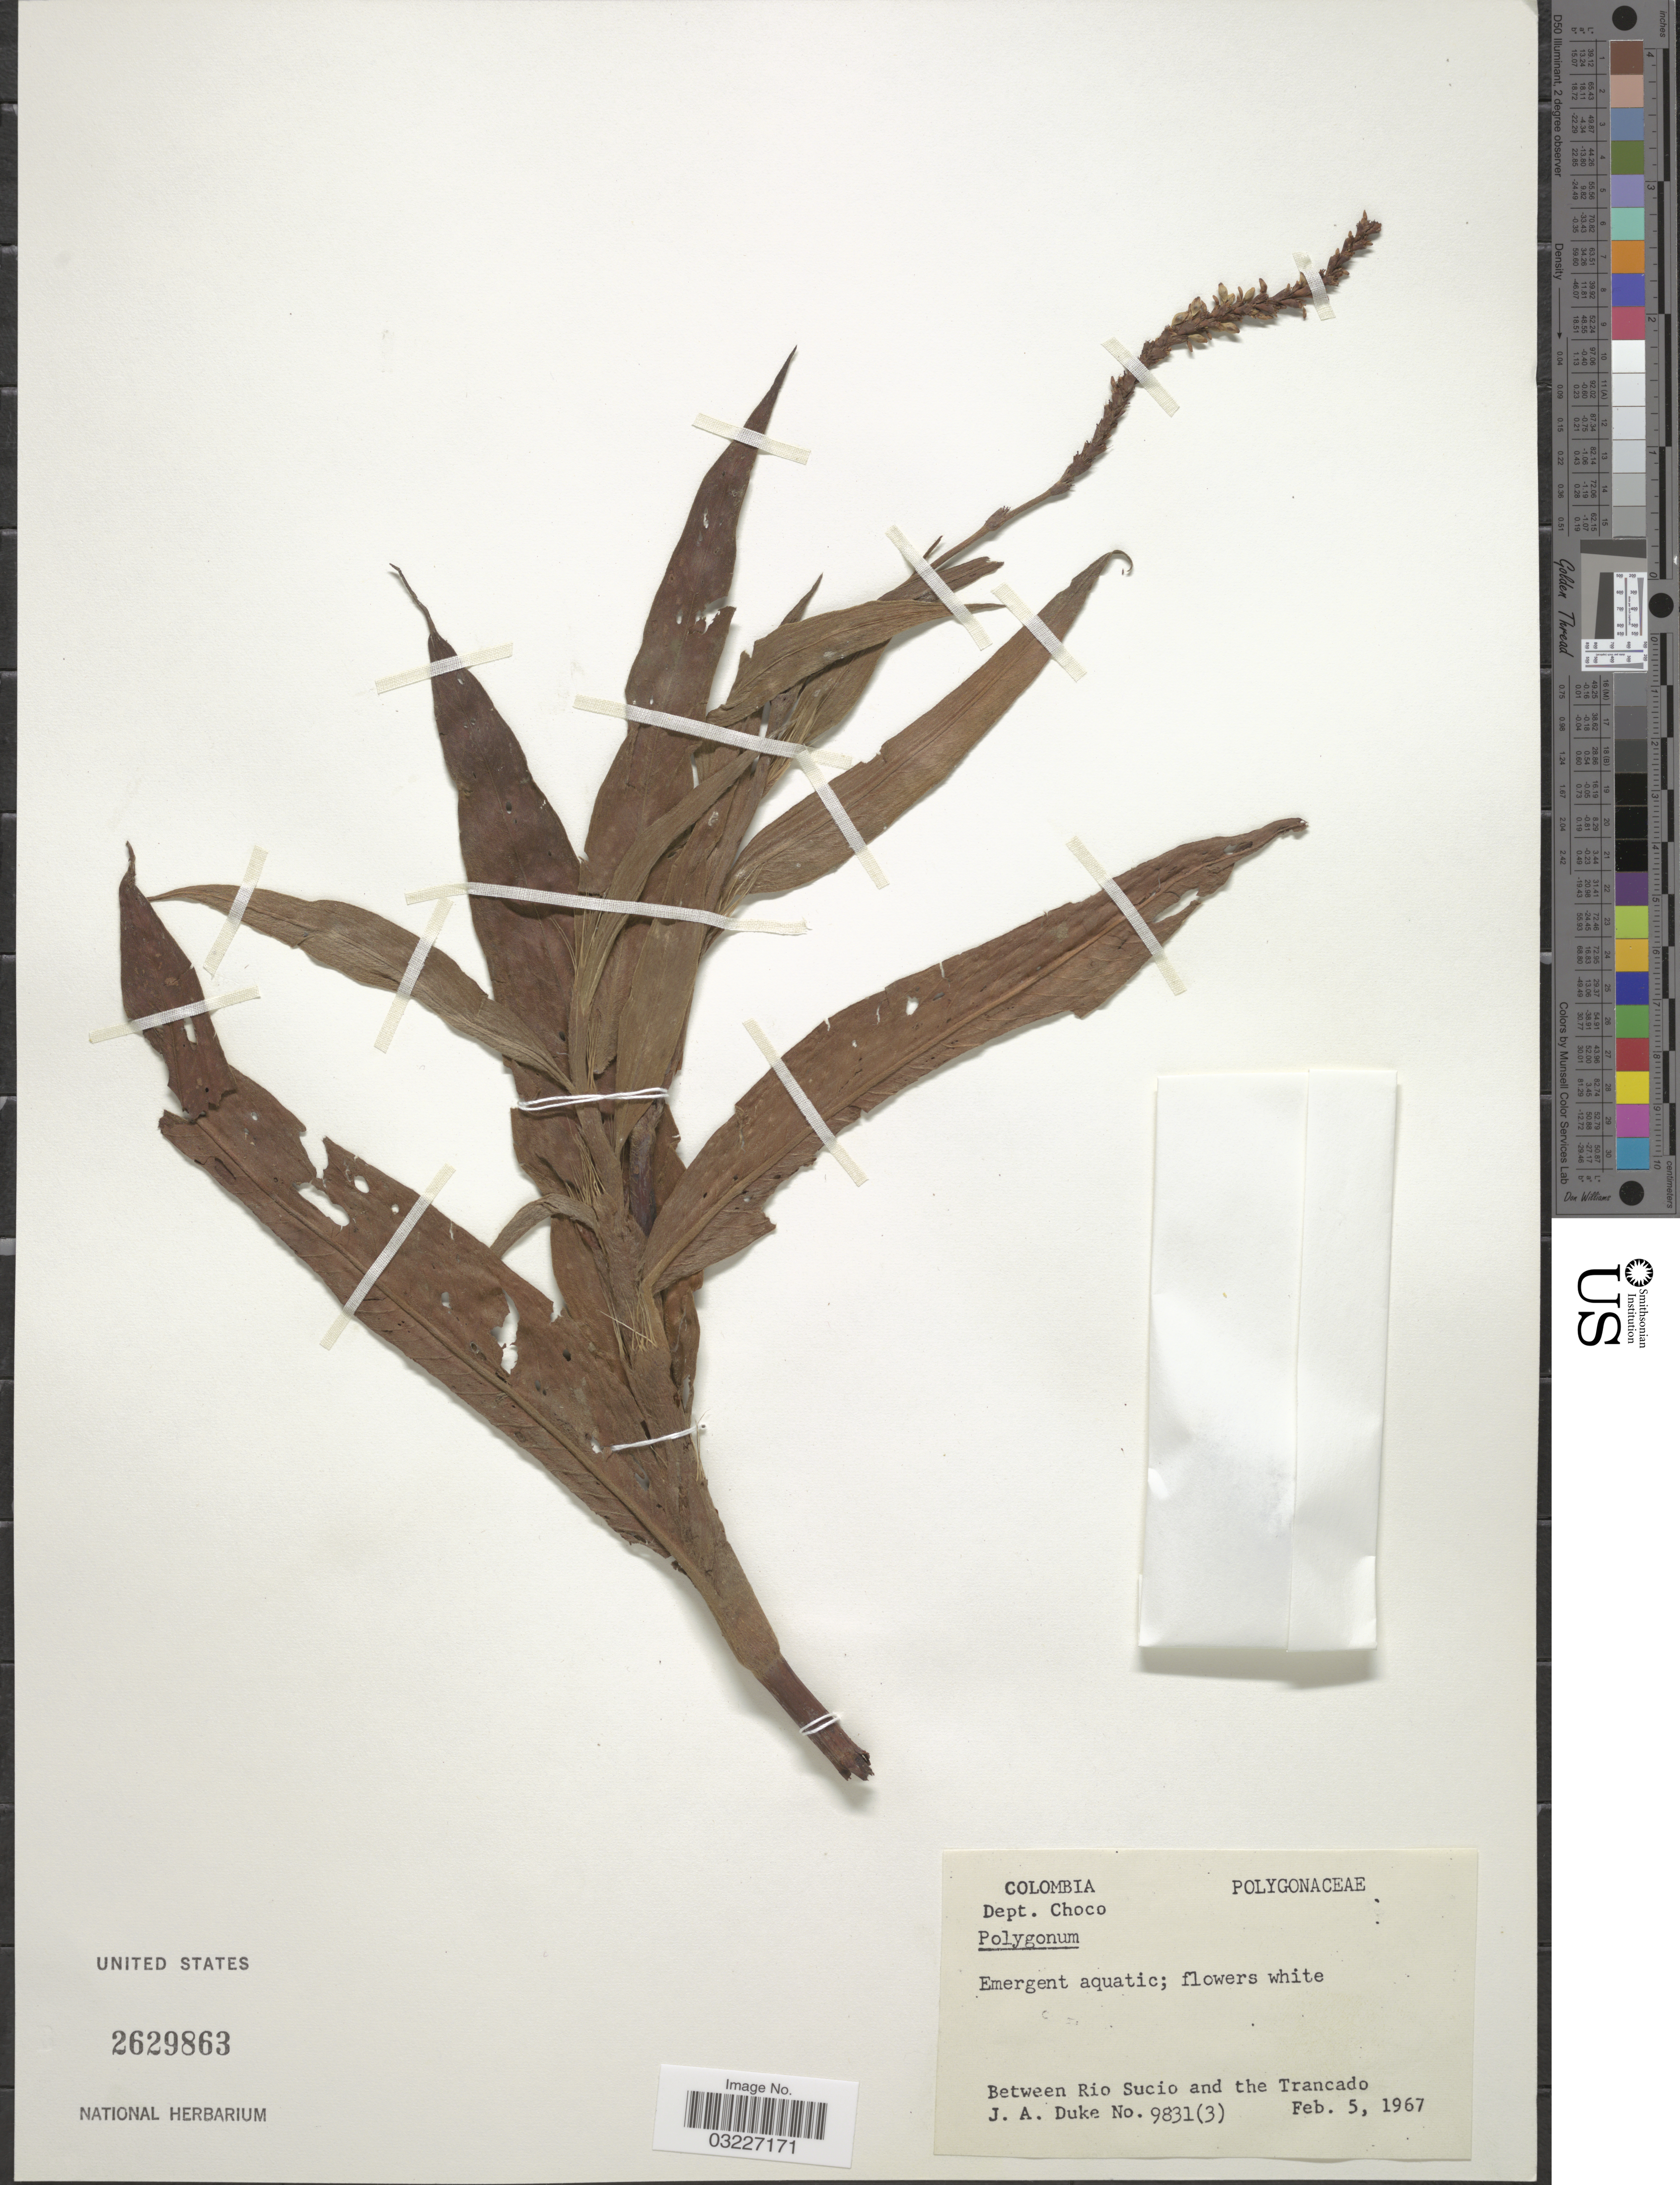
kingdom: Plantae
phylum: Tracheophyta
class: Magnoliopsida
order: Caryophyllales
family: Polygonaceae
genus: Polygonum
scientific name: Polygonum sp.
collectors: J. A. Duke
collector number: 9831(3)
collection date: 1967-02-05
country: Colombia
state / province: Chocó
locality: Dept. Choco. Between Rio Sucio and the Trancado.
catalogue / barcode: US 2629863